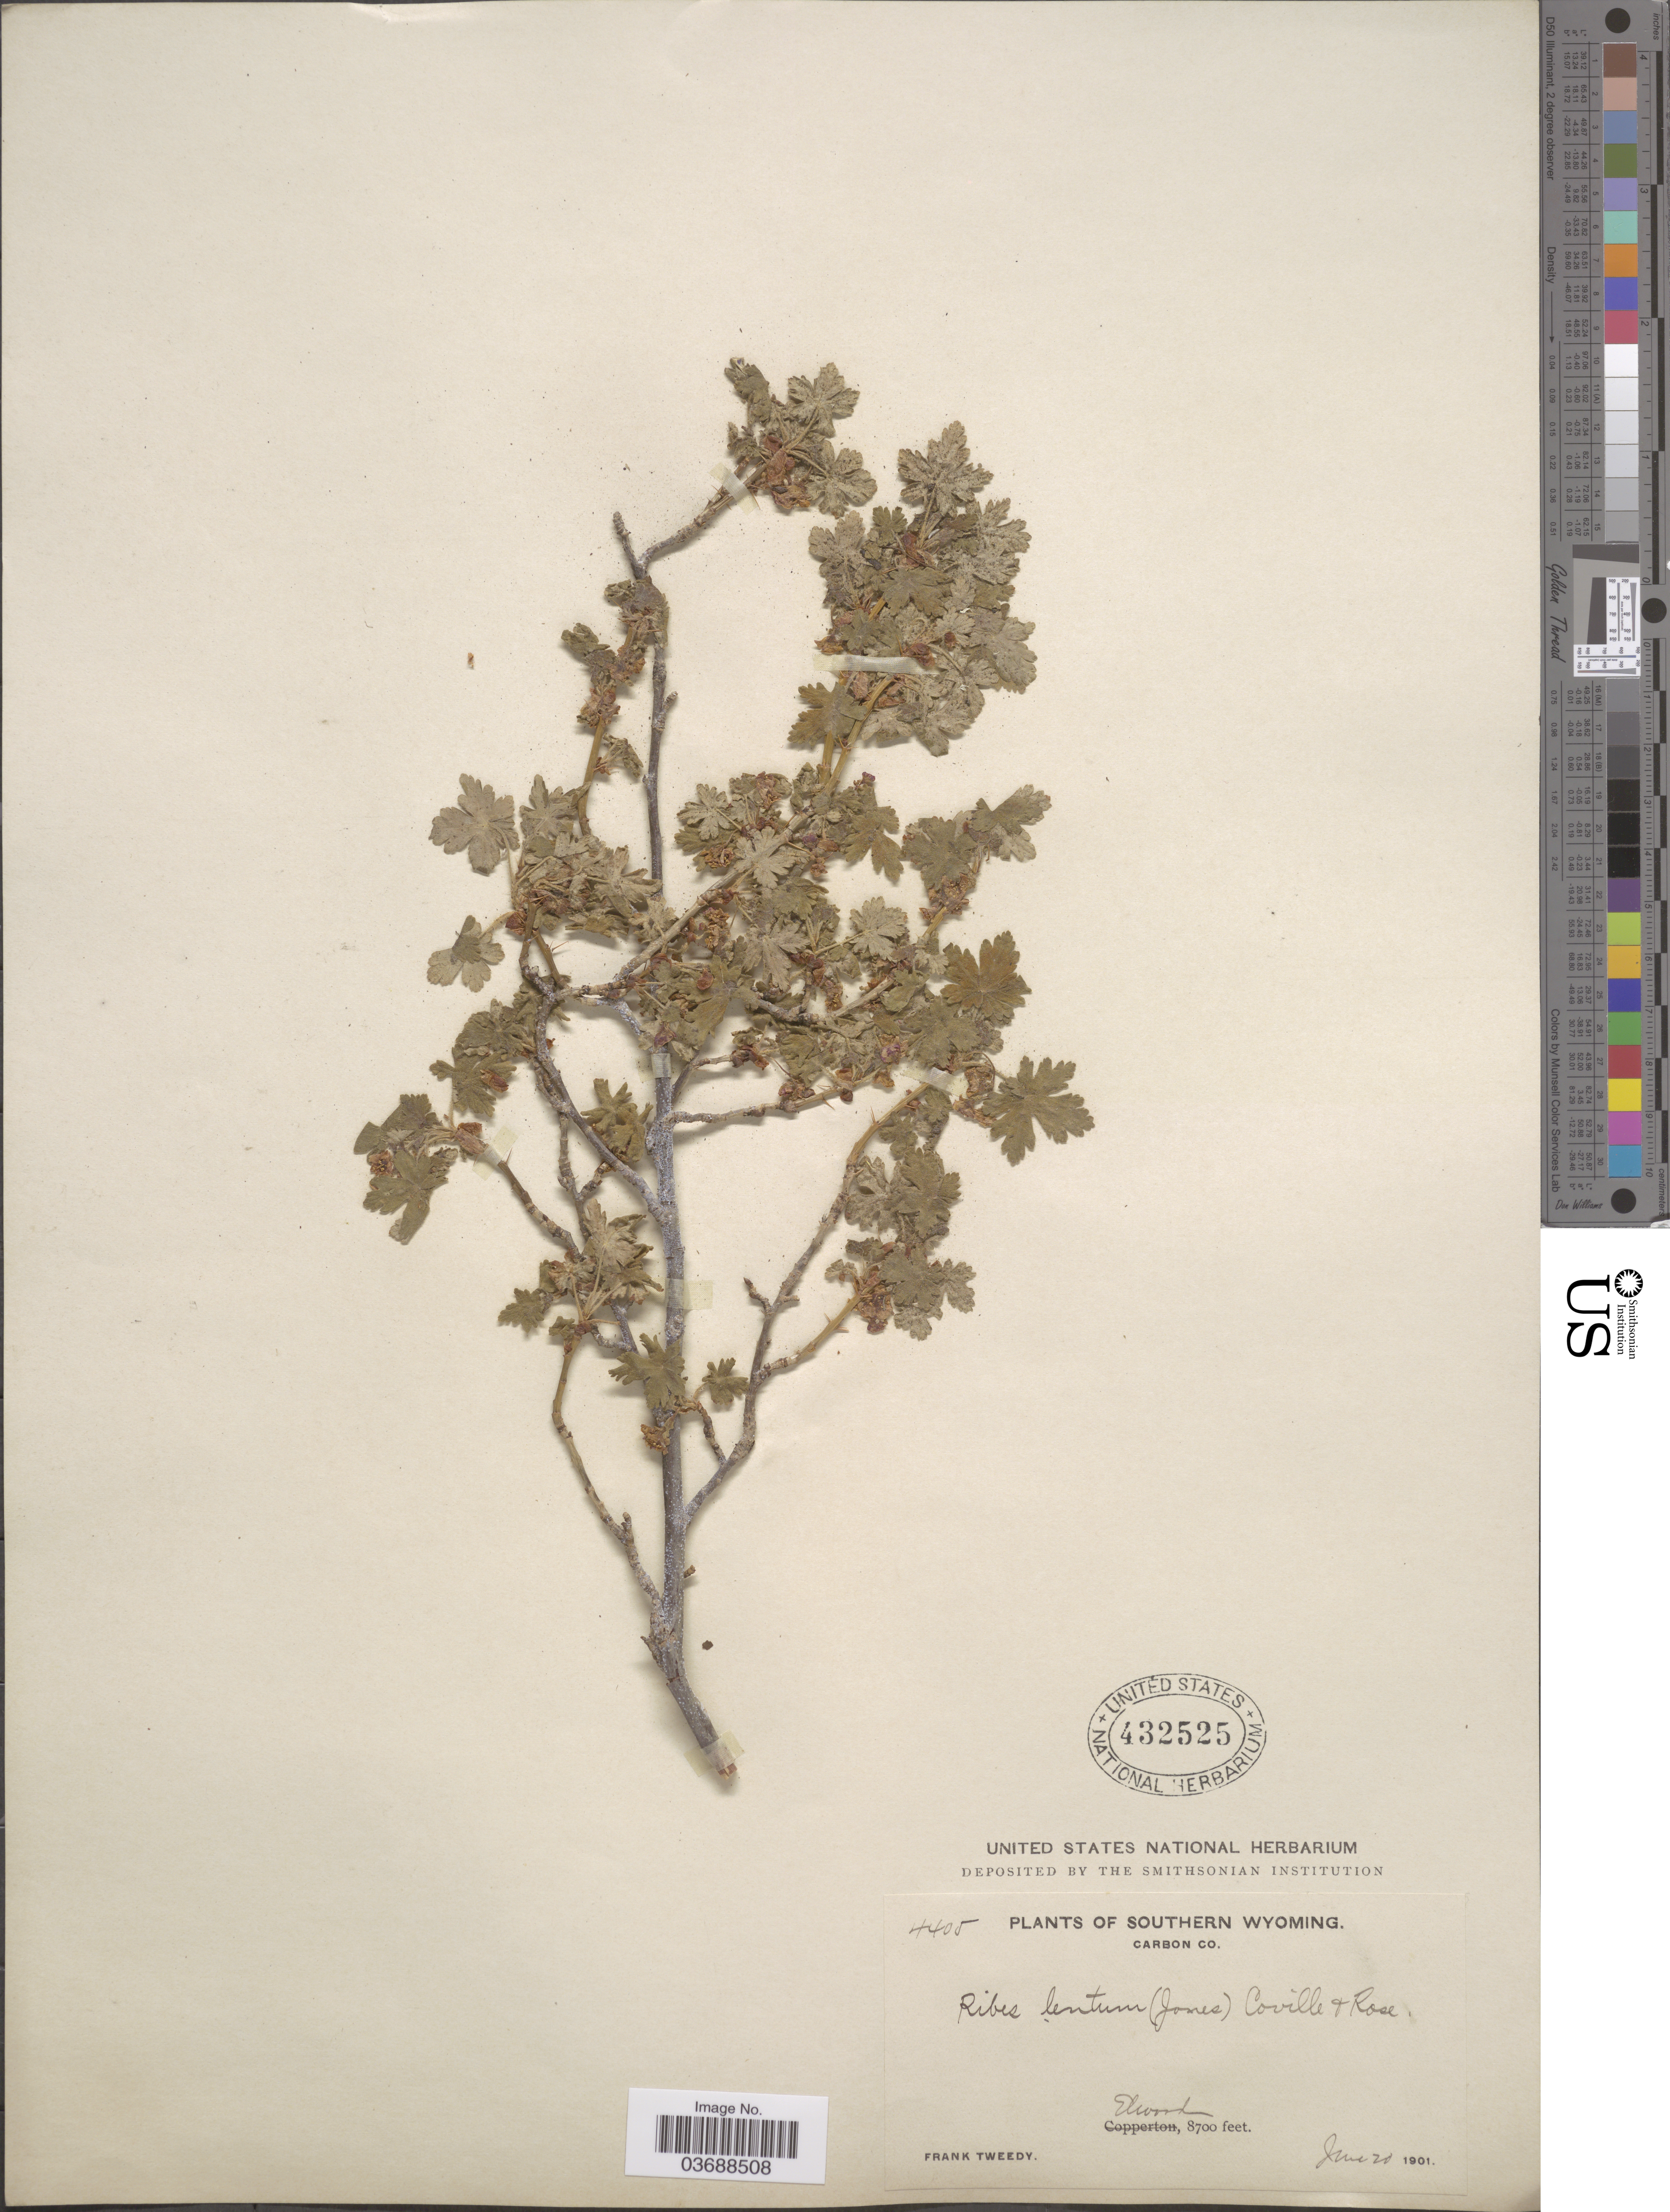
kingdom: Plantae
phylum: Tracheophyta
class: Magnoliopsida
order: Saxifragales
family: Grossulariaceae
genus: Ribes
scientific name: Ribes montigenum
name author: McClatchie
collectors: F. Tweedy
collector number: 4405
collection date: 1901-06-20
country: United States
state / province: Wyoming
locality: Southern Wyoming, Carbon Co. Elwood*.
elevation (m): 2652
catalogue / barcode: US 432525